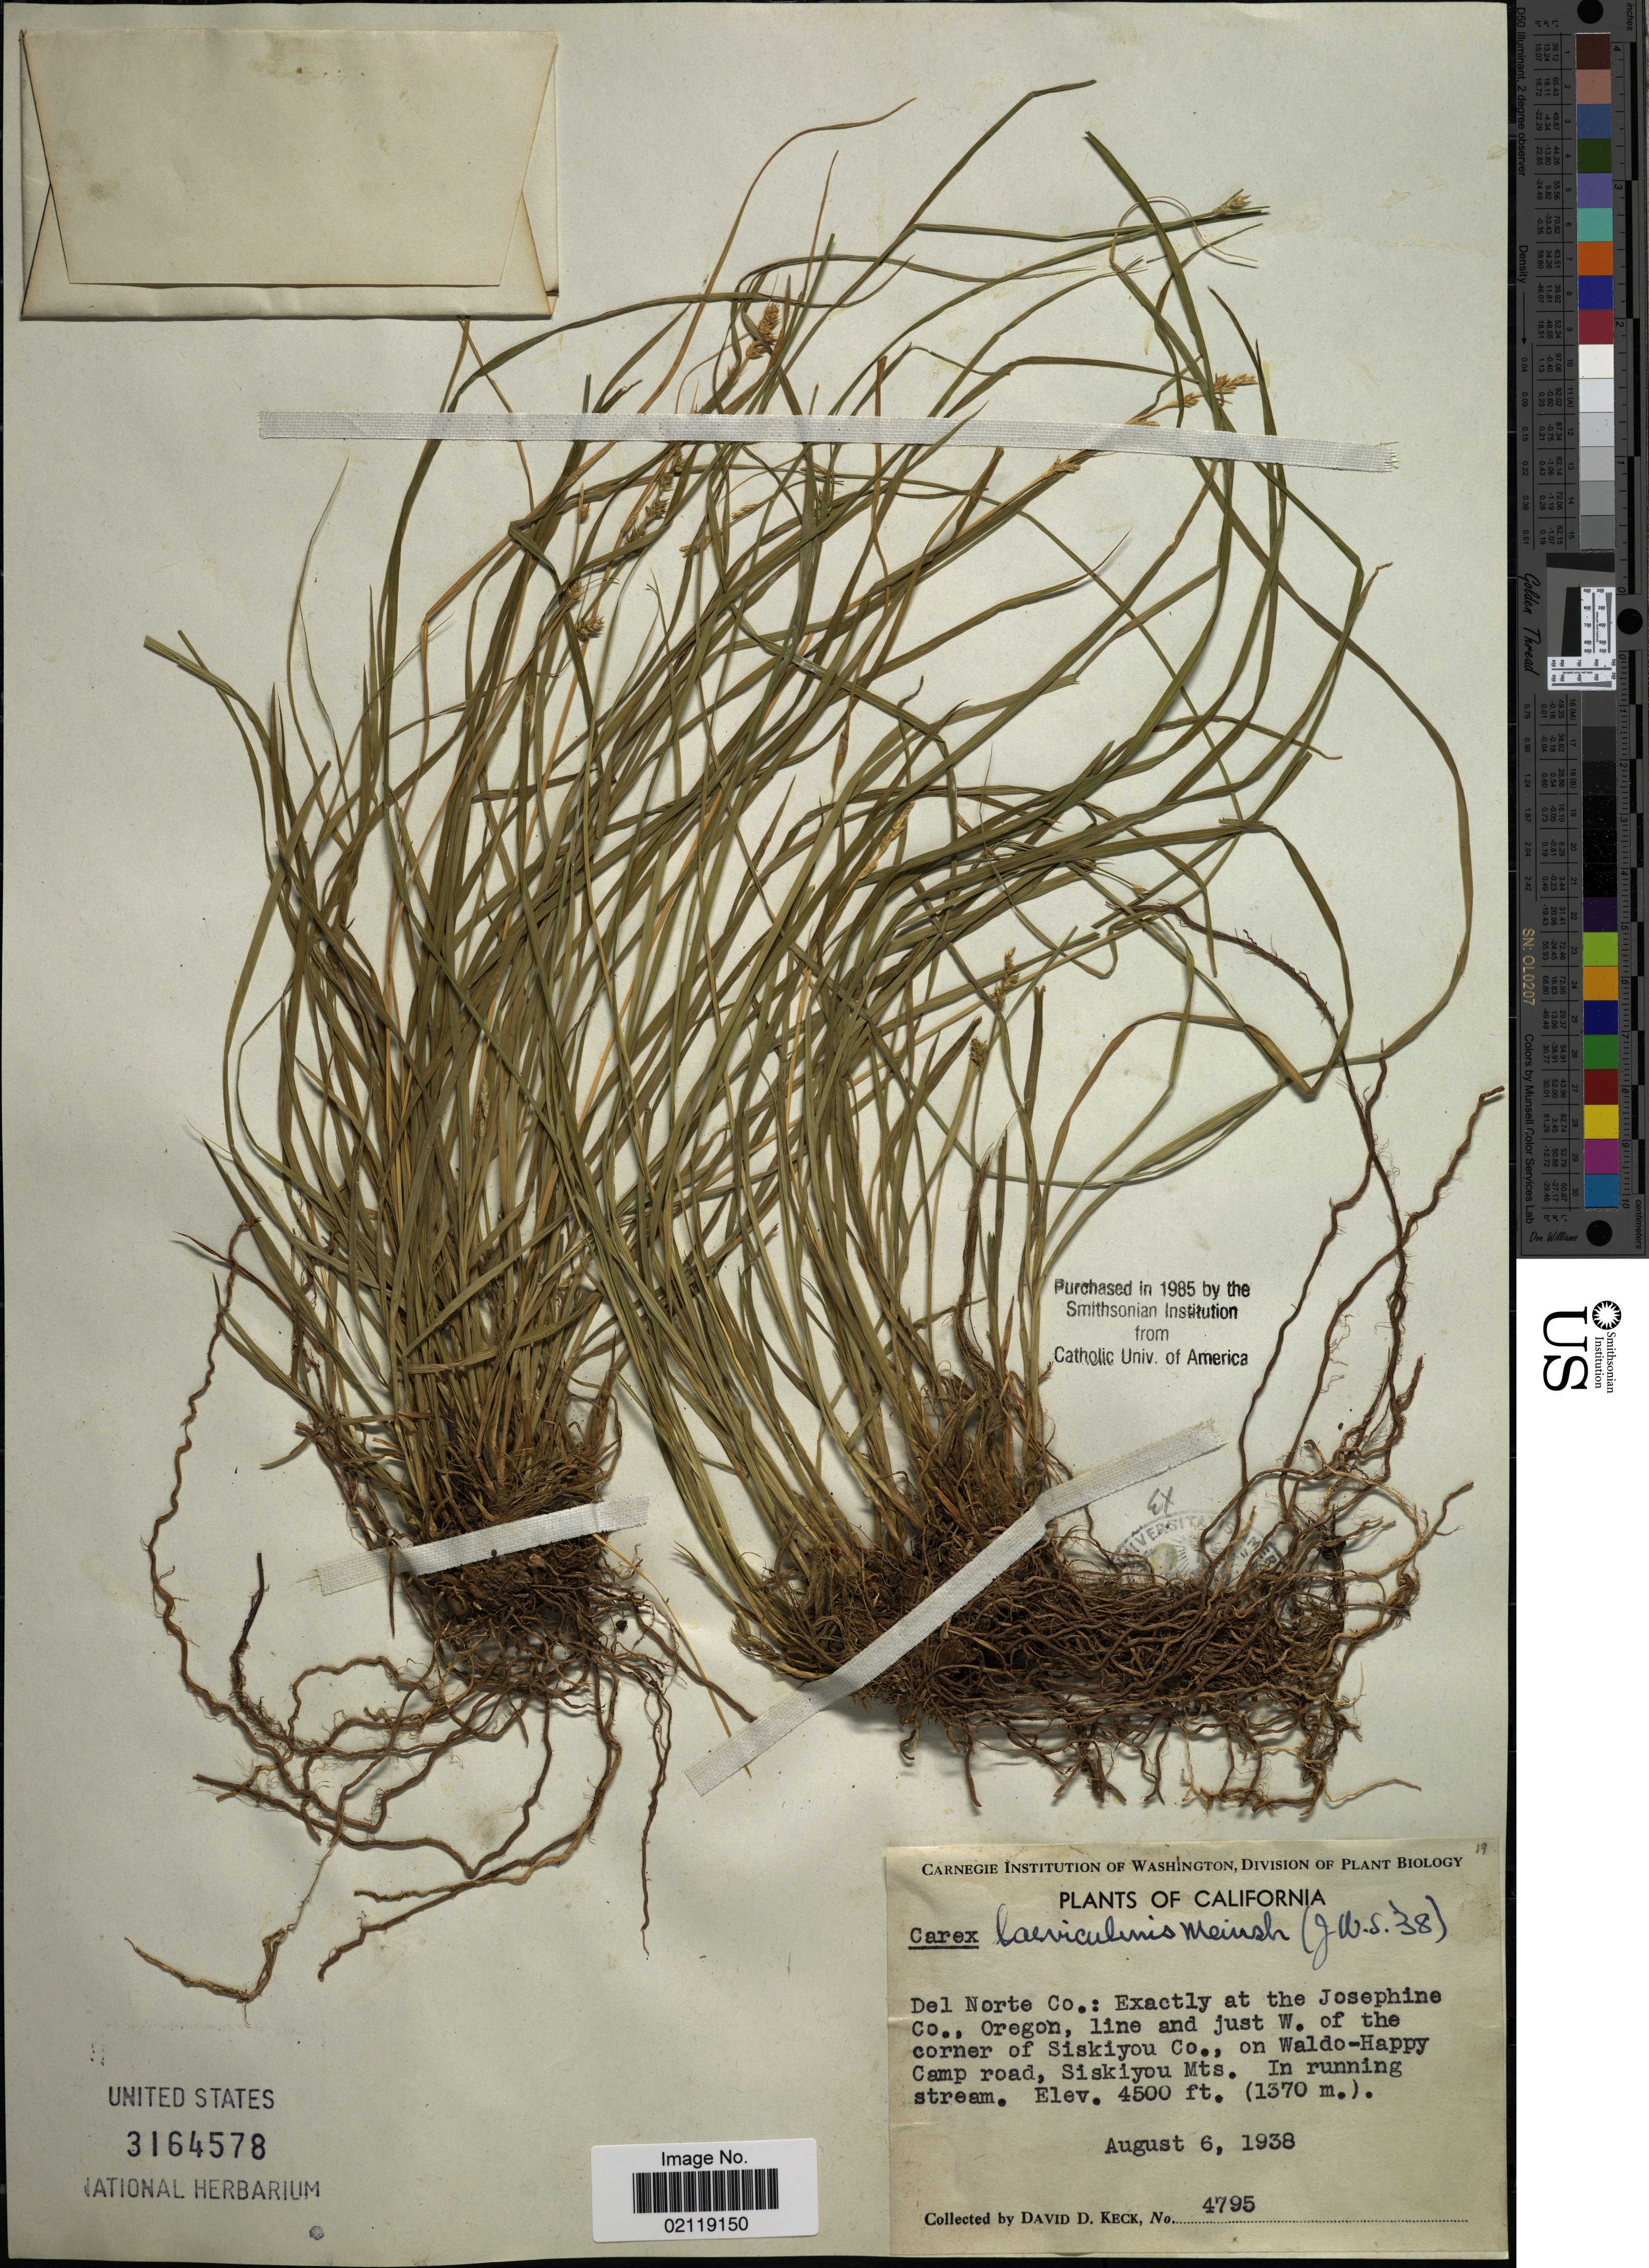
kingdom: Plantae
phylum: Tracheophyta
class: Liliopsida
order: Poales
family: Cyperaceae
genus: Carex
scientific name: Carex laeviculmis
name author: Meinsh.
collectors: D. D. Keck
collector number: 4795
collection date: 1938-08-06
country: United States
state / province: Oregon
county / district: Josephine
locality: Del Norte Co.: Exactly at the Josephine Co., Oregon, line and just W. of the corner of Siskiyou Co., on Waldo-Happy Camp road, Siskiyou Mts. In running stream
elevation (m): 1372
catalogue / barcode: US 3164578